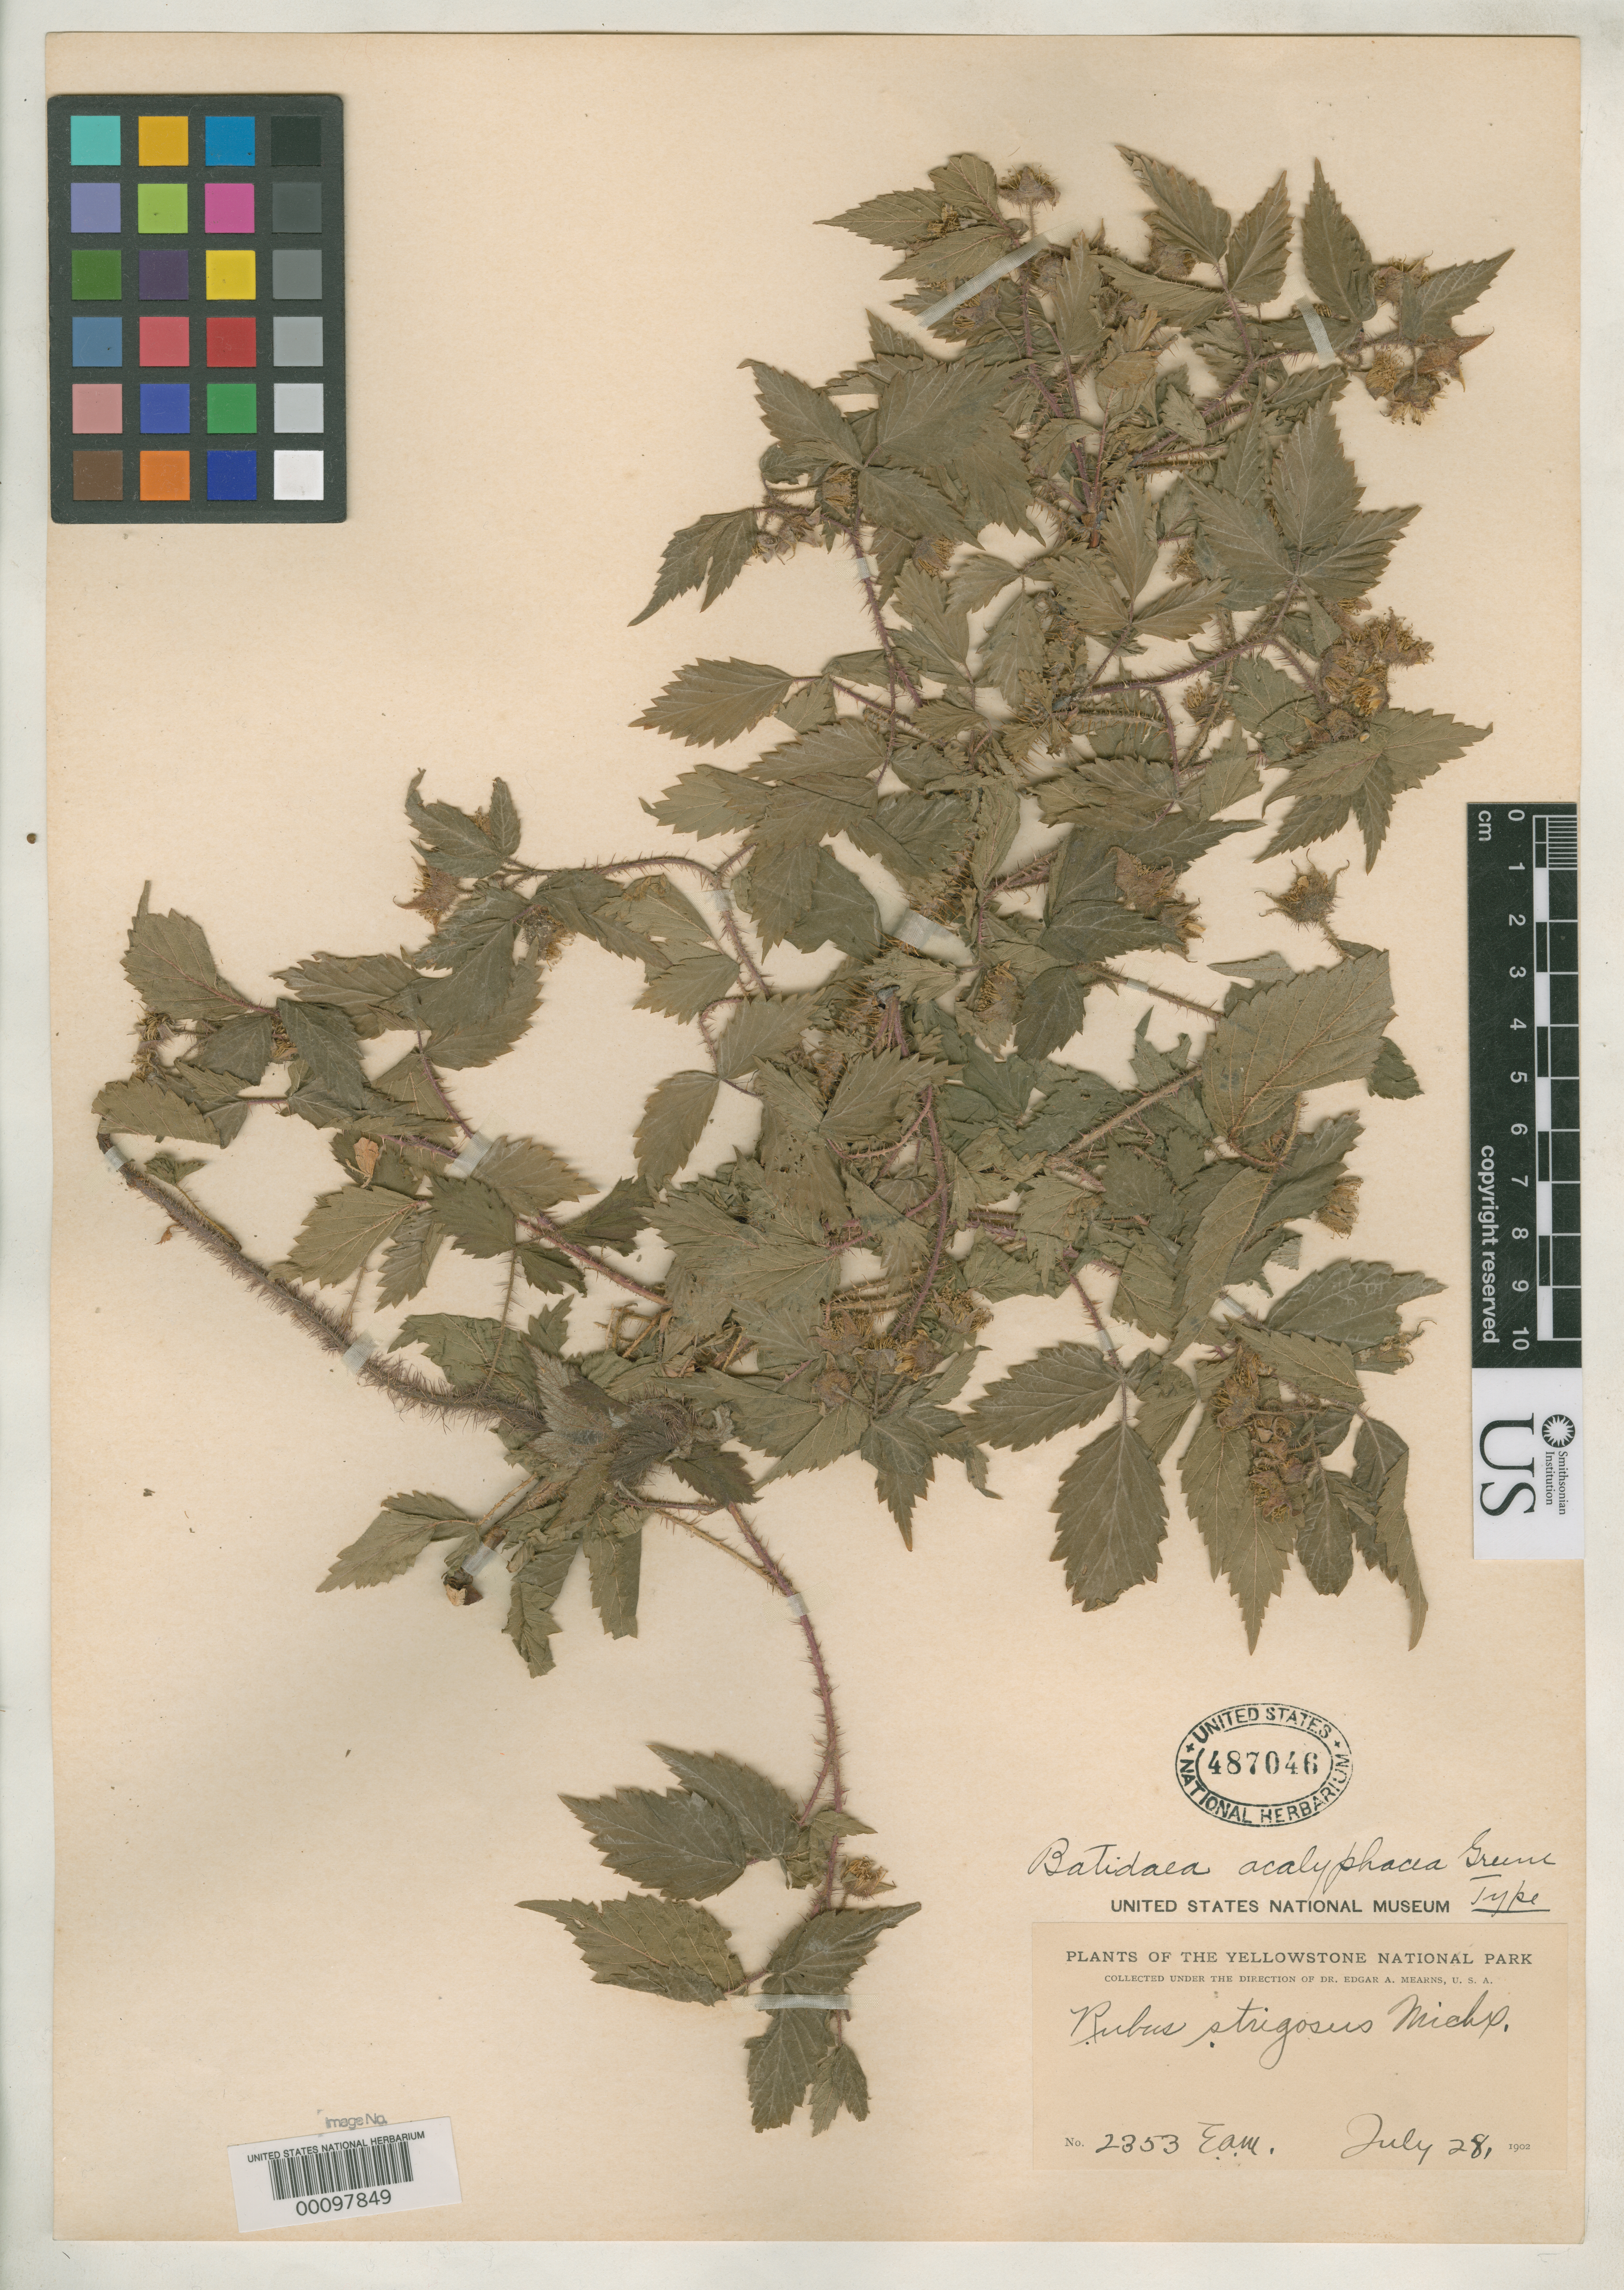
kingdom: Plantae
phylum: Tracheophyta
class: Magnoliopsida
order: Rosales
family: Rosaceae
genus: Batidaea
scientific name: Batidaea acalyphacea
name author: Greene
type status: Holotype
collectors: E. A. Mearns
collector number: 2353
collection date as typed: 28 Jul 1902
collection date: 1902-07-28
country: United States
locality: Yellowstone National Park.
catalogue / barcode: US 487046